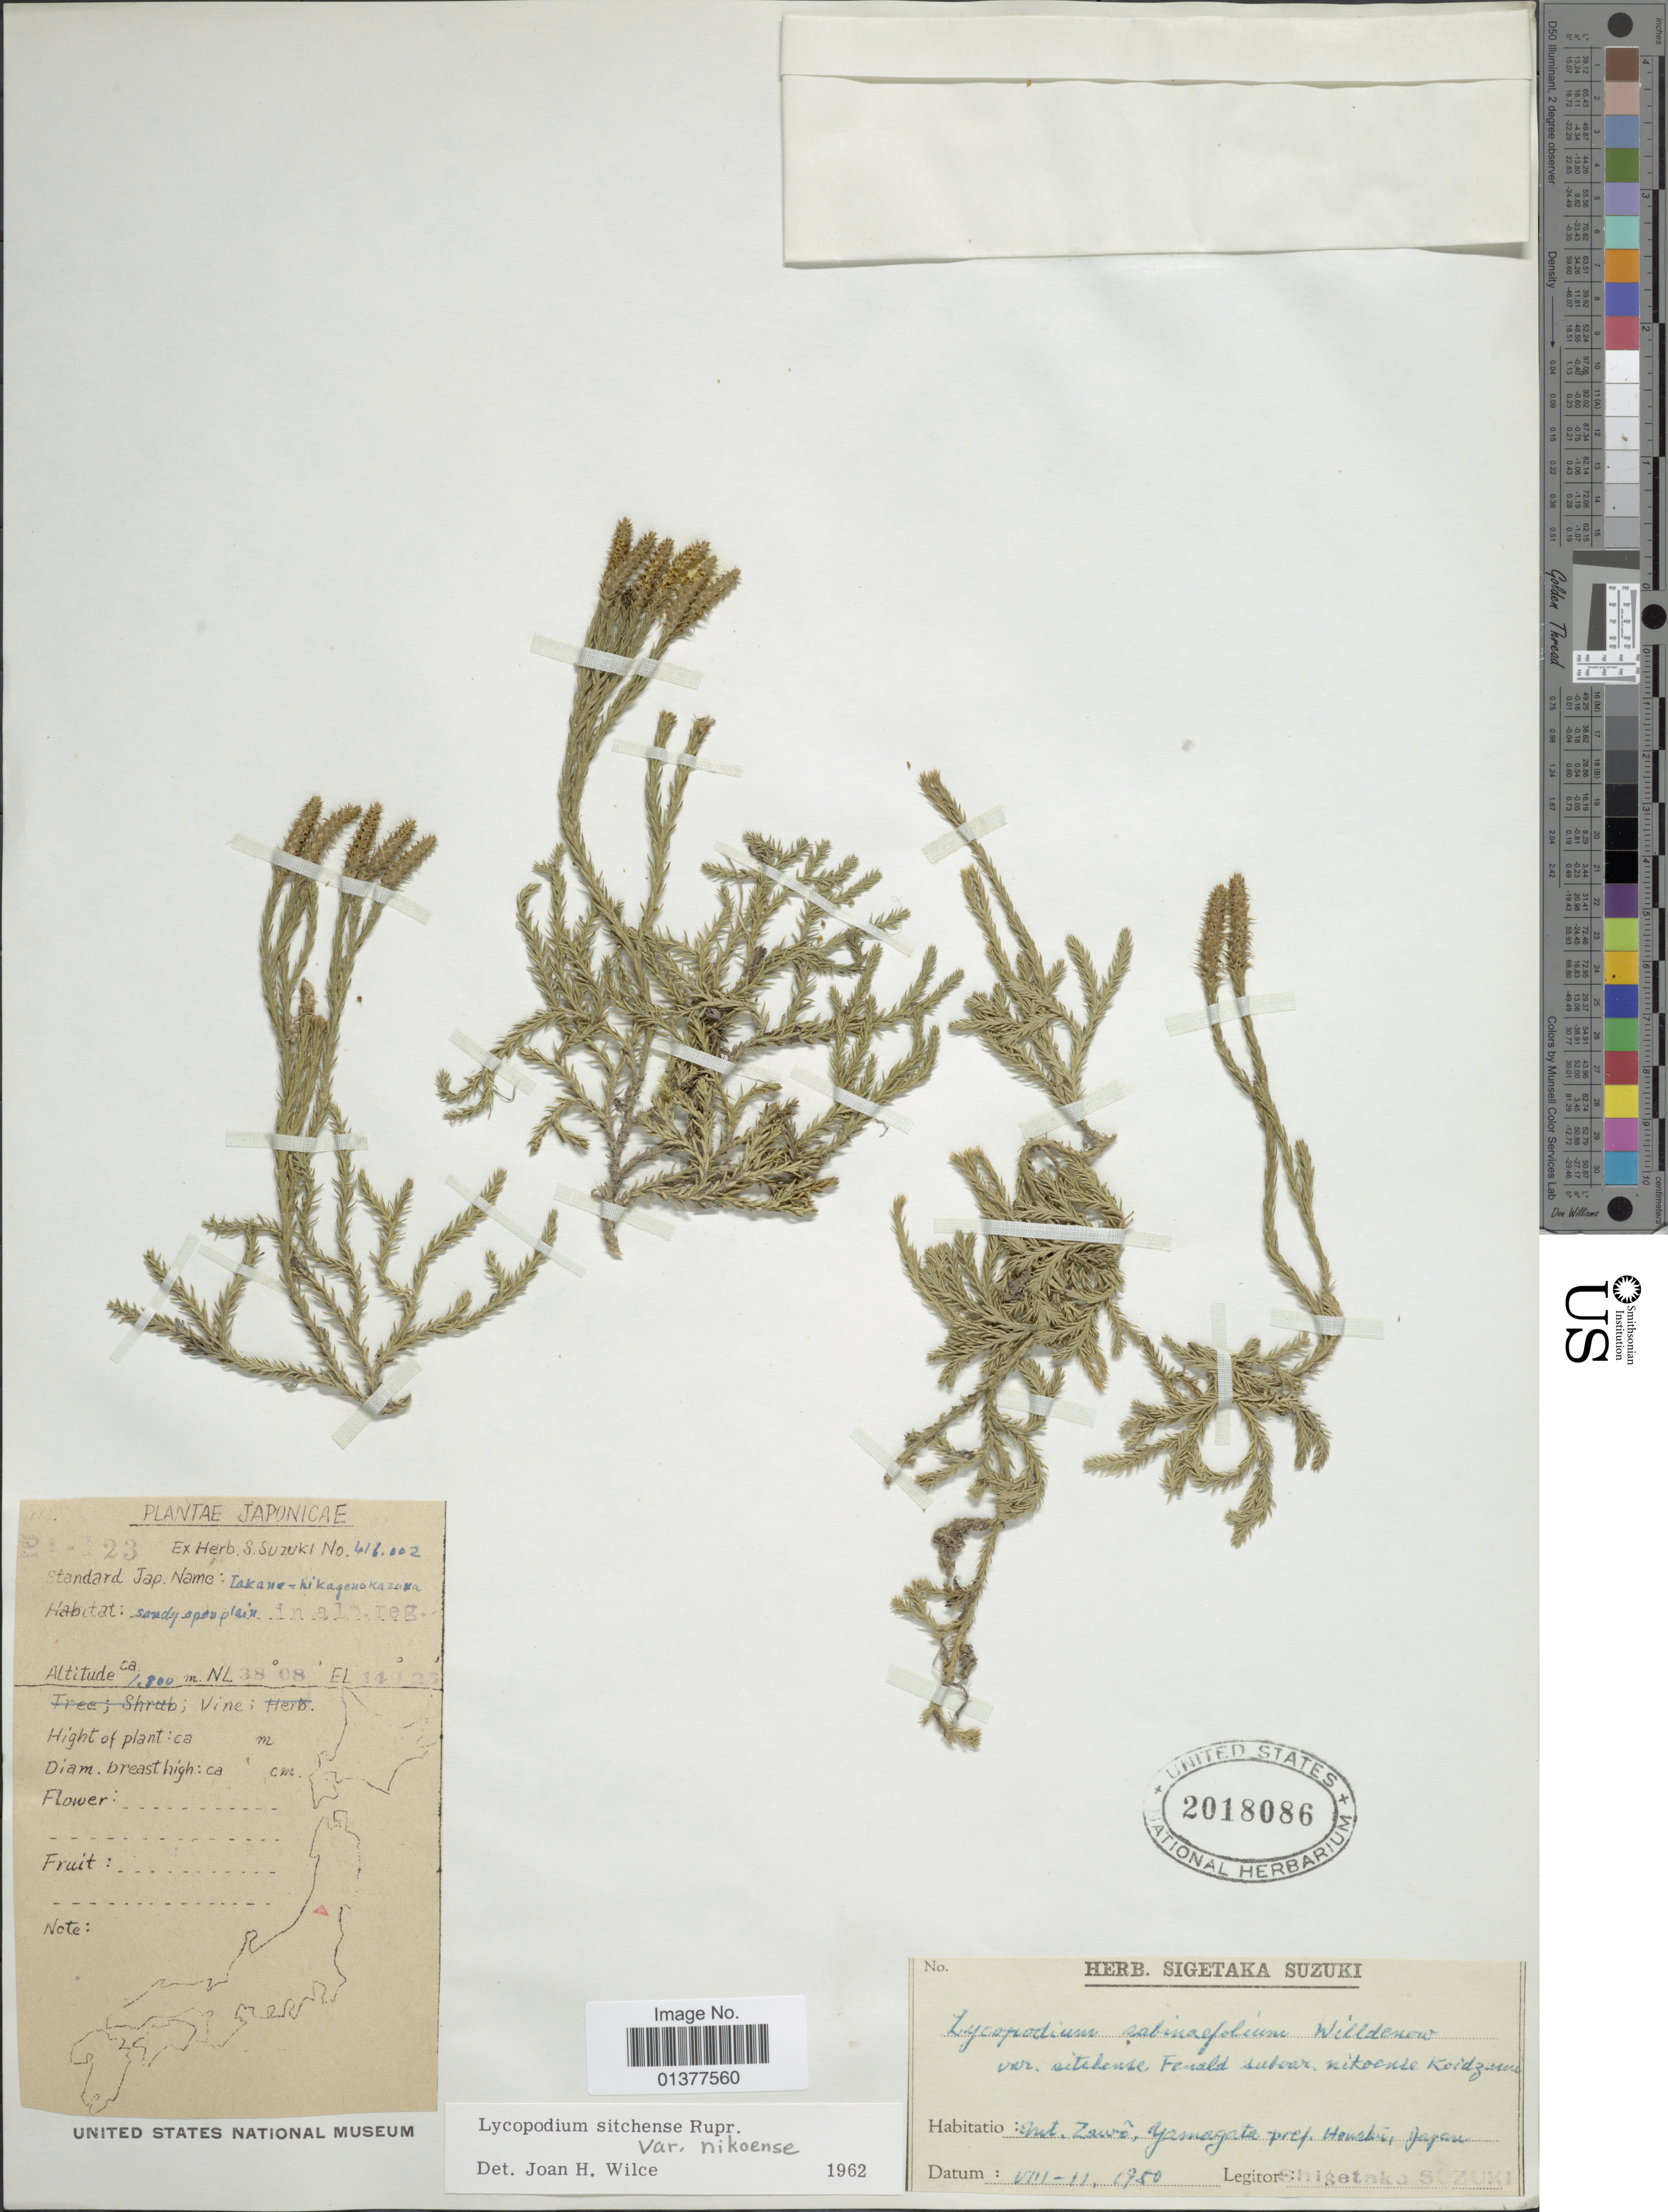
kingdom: Plantae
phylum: Tracheophyta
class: Lycopodiopsida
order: Lycopodiales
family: Lycopodiaceae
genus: Diphasiastrum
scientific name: Diphasiastrum nikoense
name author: (Franch. & Sav.) Holub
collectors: S. Suzuki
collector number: SI-123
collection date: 1950-08-11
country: Japan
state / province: Yamagata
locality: Mt. Zawo, Honshu.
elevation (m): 1800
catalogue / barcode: US 2018086